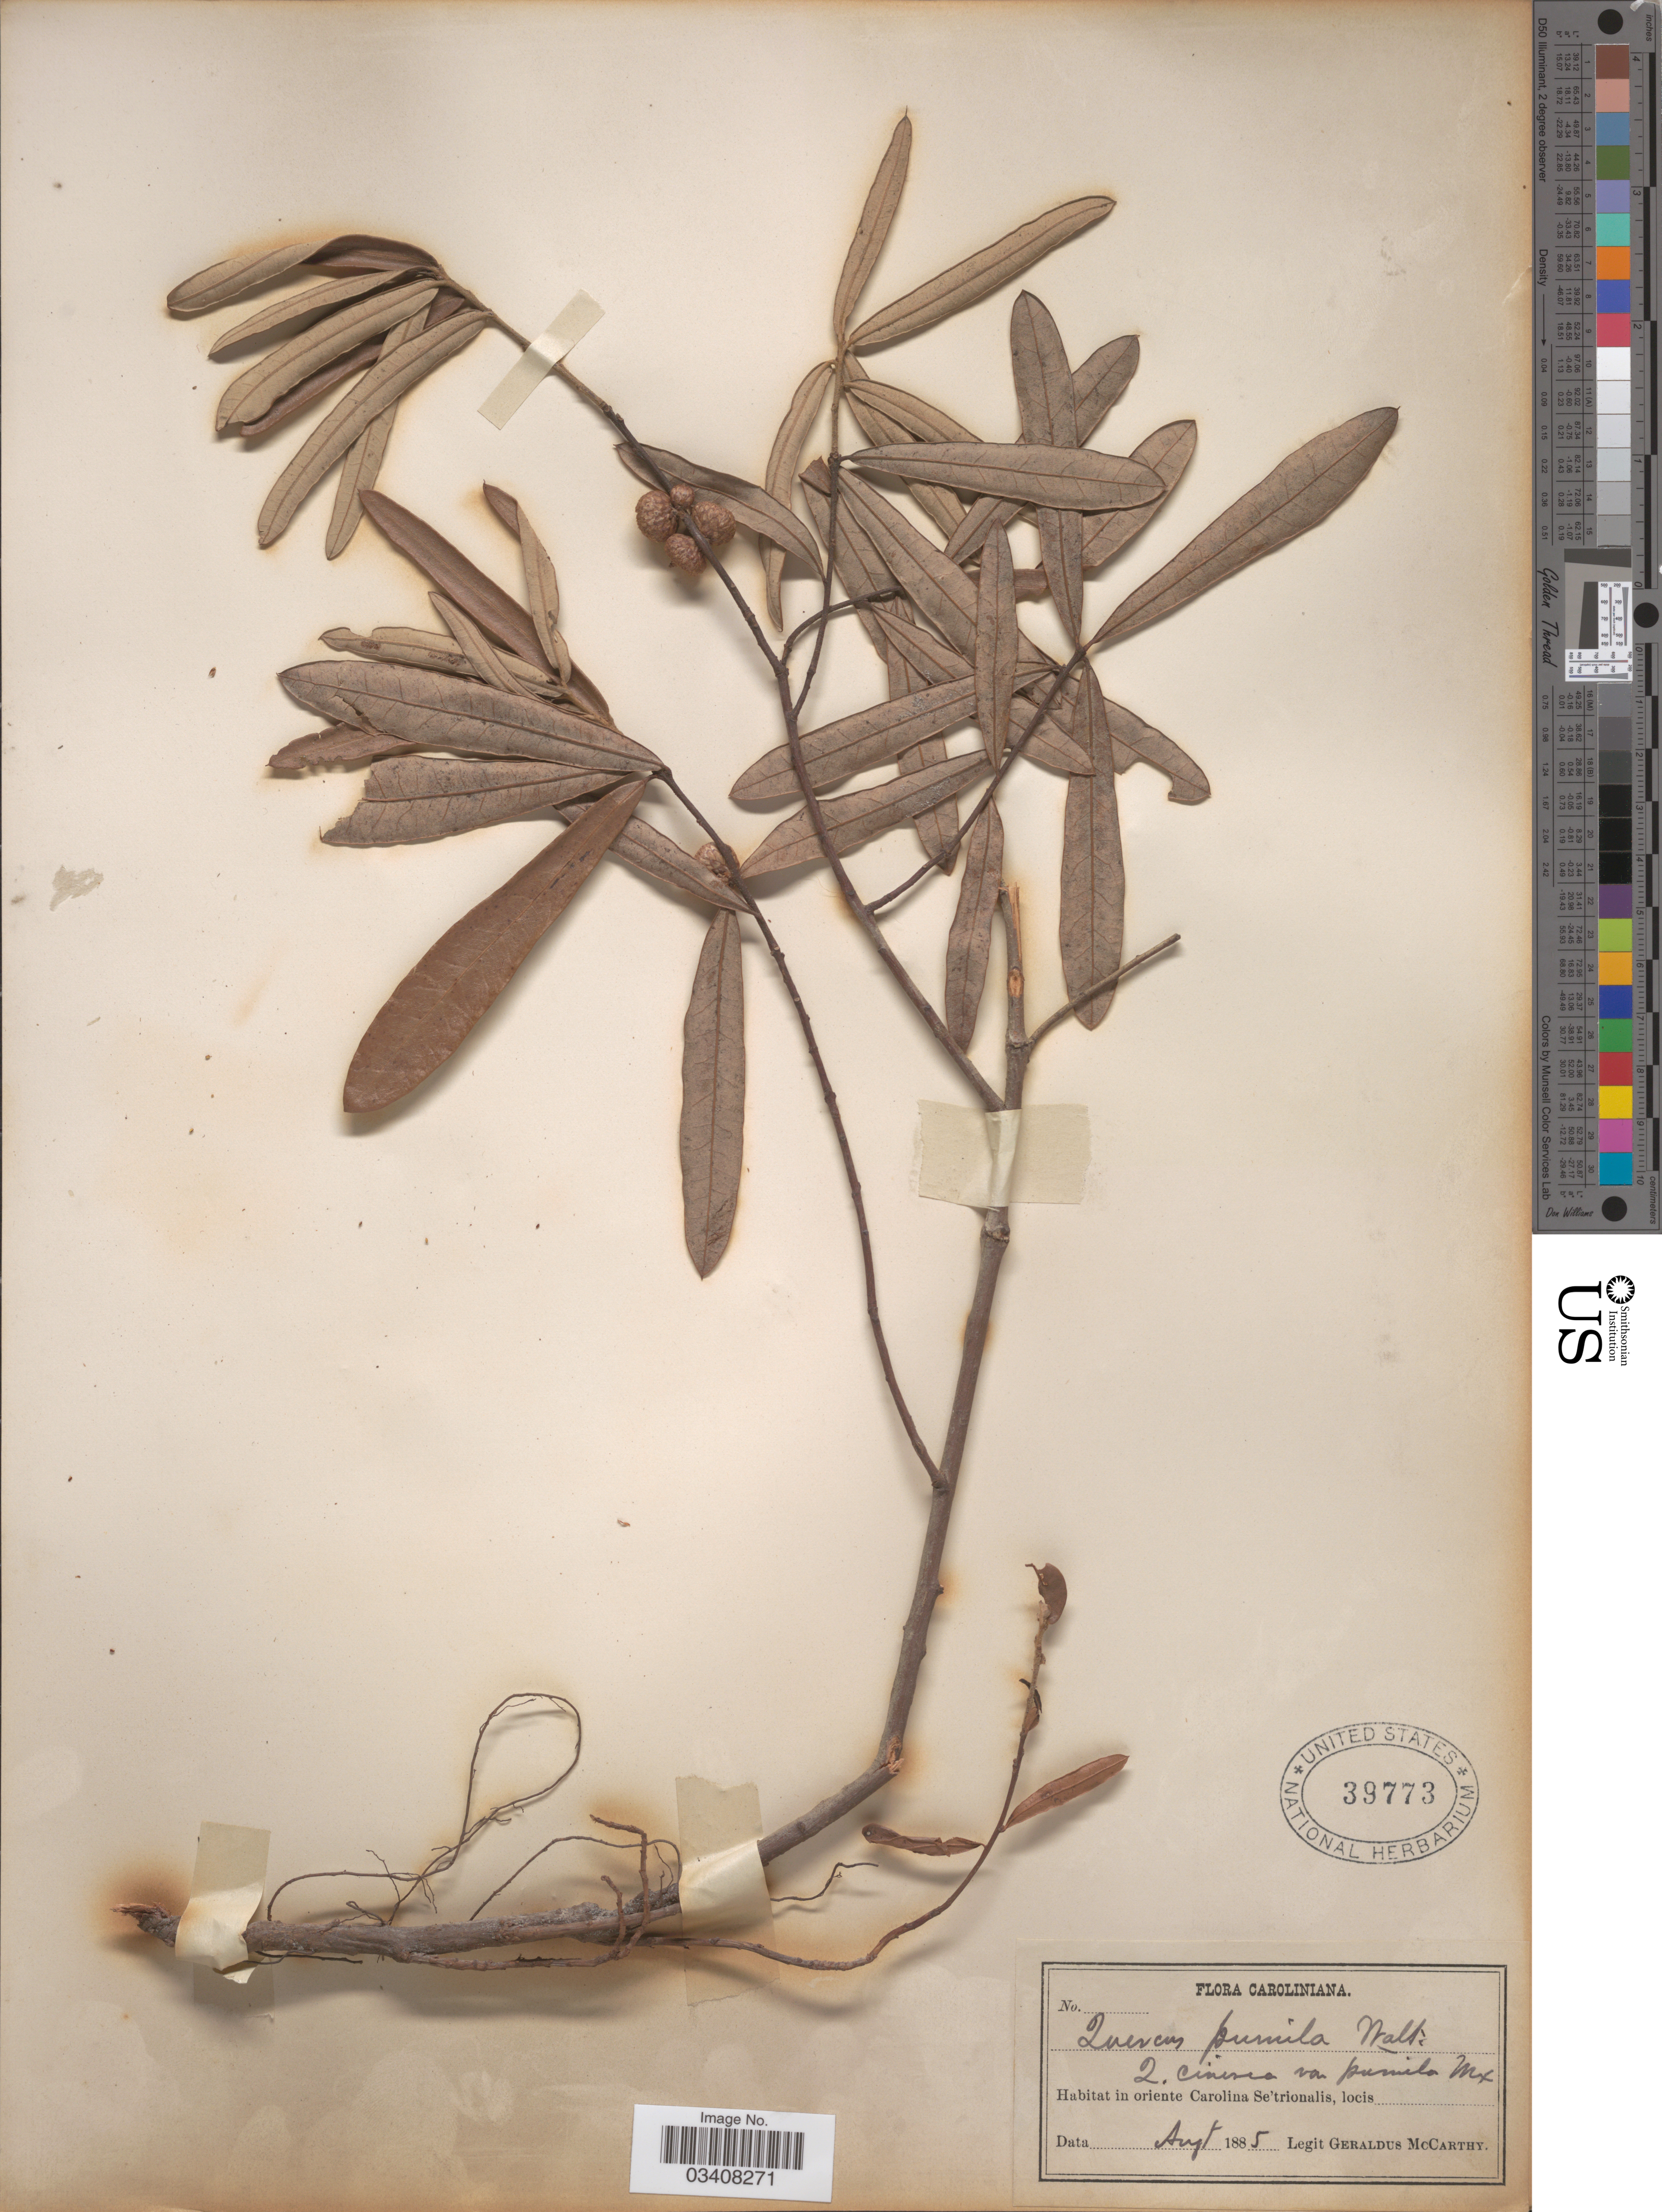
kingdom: Plantae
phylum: Tracheophyta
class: Magnoliopsida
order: Fagales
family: Fagaceae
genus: Quercus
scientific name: Quercus pumila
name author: Walter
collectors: M. McCarthy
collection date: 1885-08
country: United States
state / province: North Carolina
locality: Caroliniana. In oriente Carolina Se'trionalis.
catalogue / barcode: US 39773